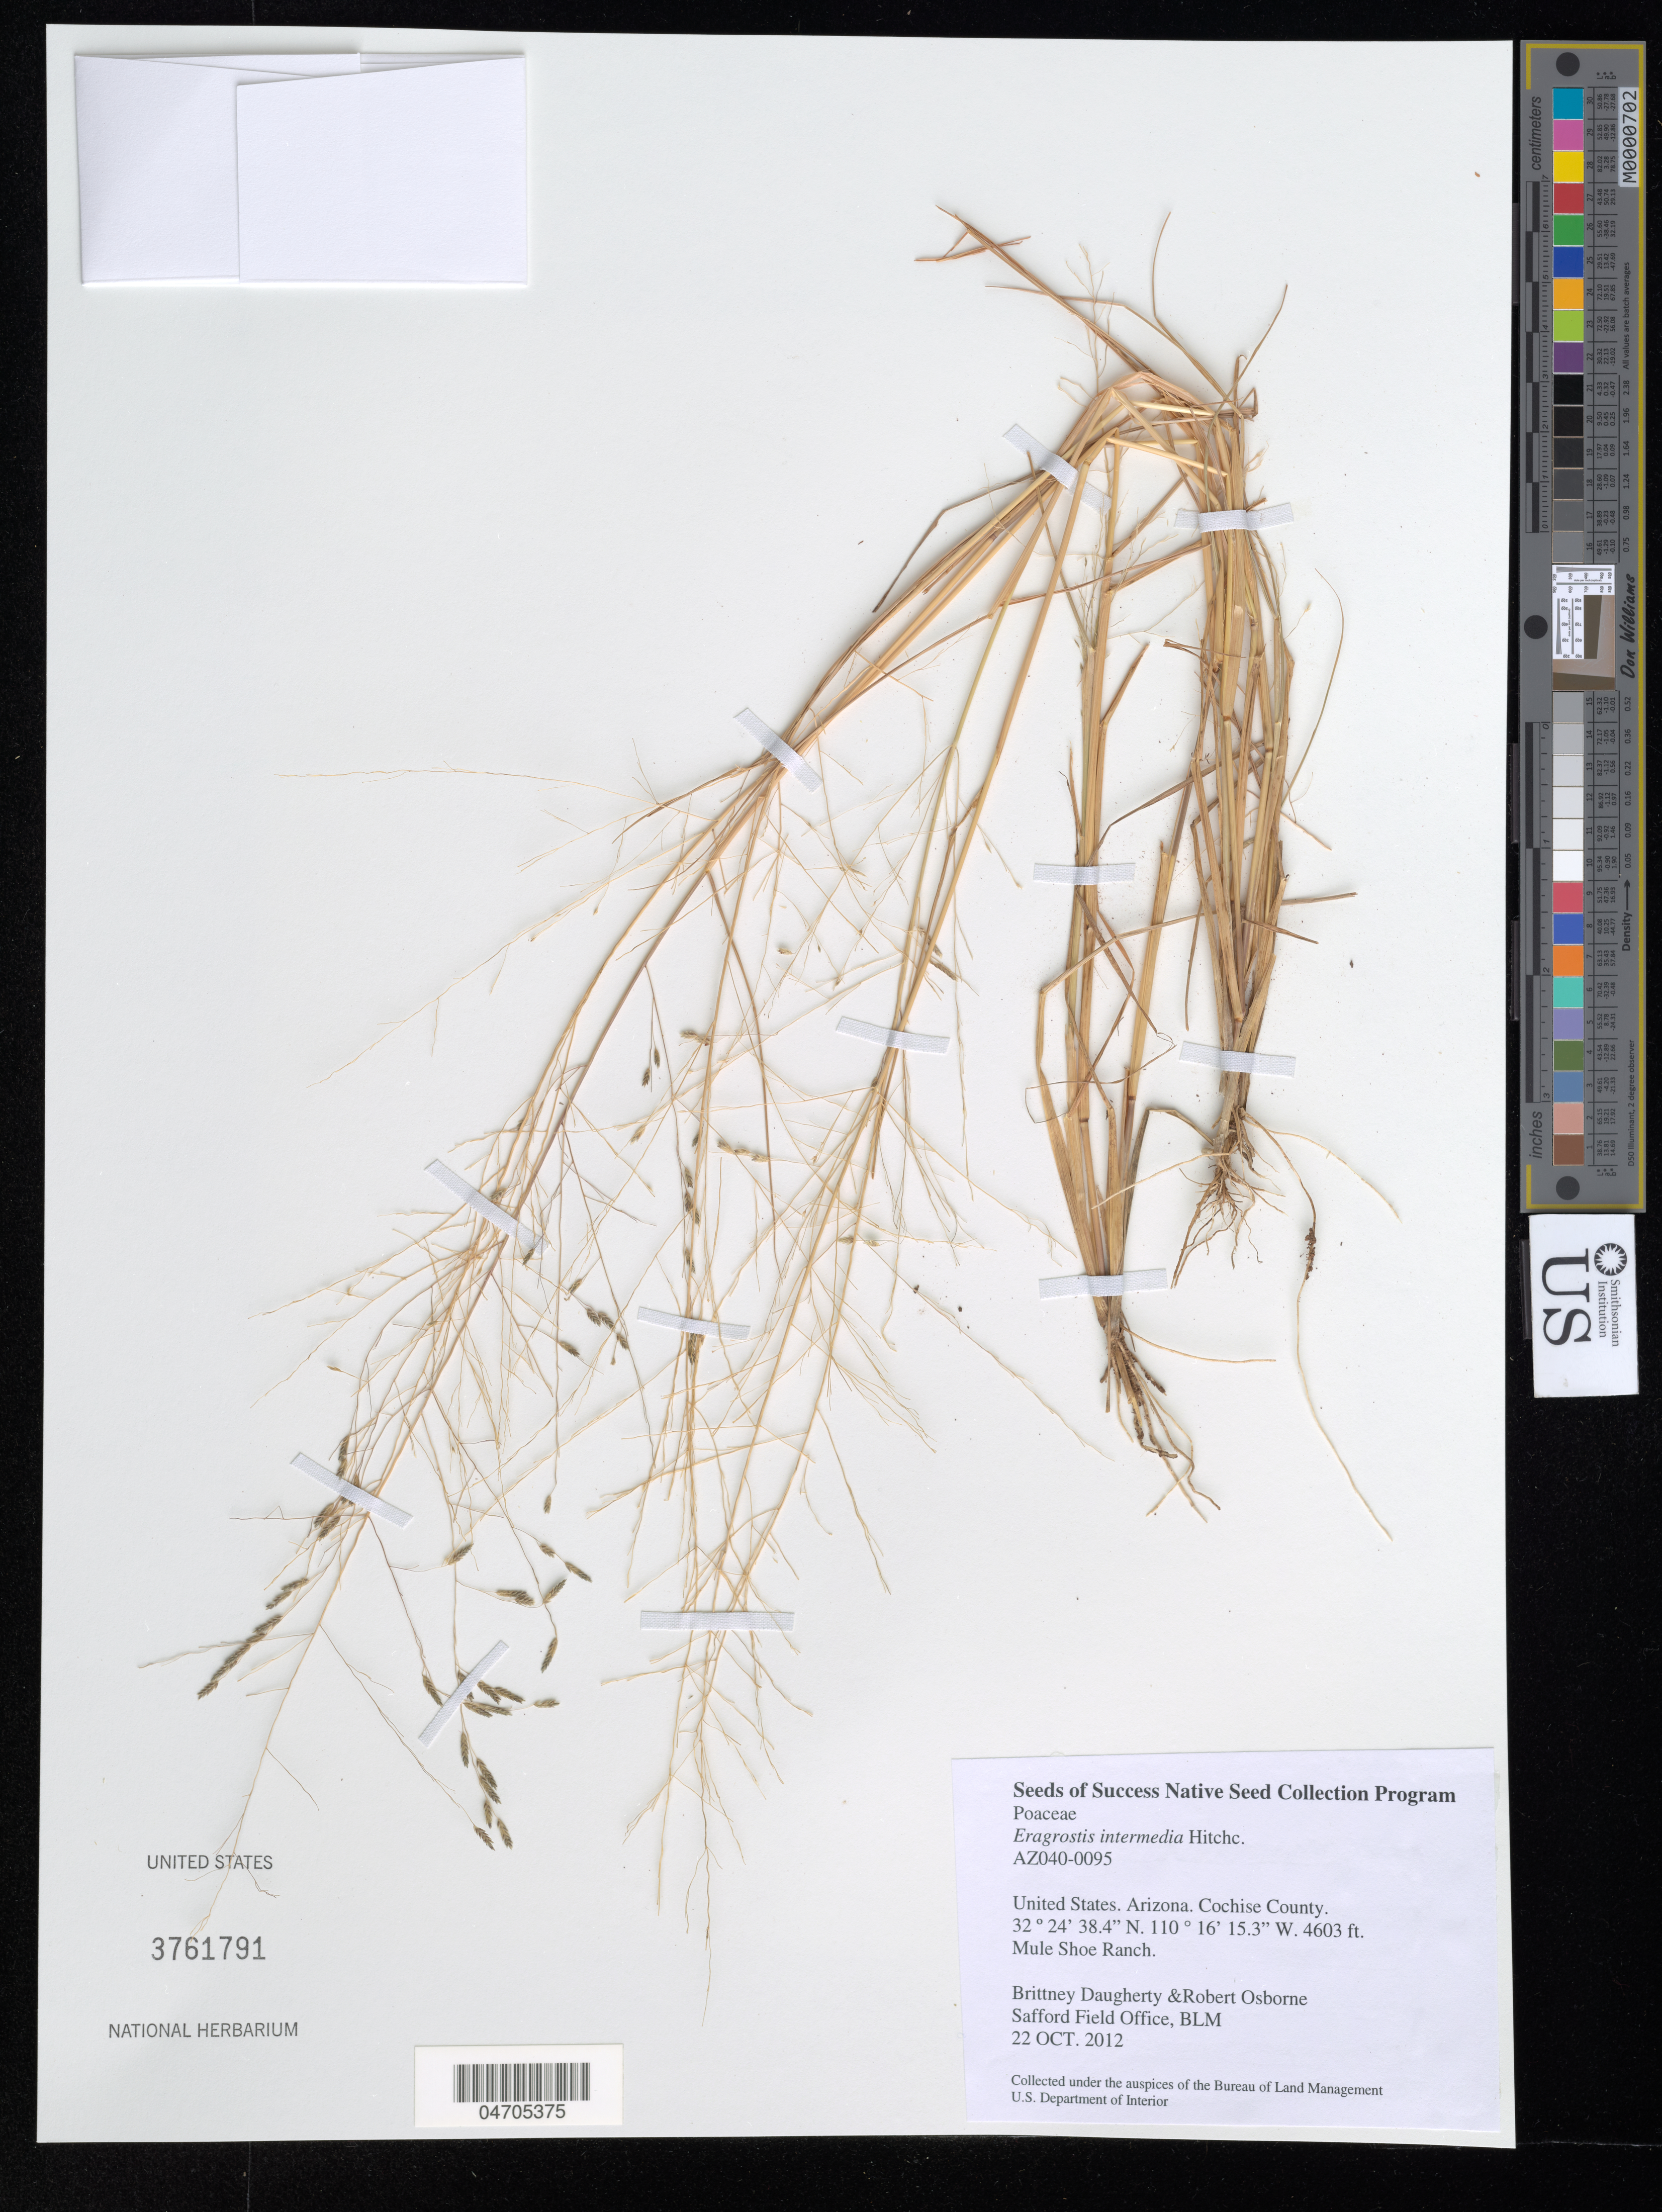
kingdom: Plantae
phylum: Tracheophyta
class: Liliopsida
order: Poales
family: Poaceae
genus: Eragrostis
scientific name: Eragrostis intermedia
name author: Hitchc.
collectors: B. Daugherty & R. Osborne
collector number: AZ040-0095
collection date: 2012-10-22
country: United States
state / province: Arizona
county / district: Cochise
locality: Cochise County. Mule Shoe Ranch.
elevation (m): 1403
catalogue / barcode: US 3761791